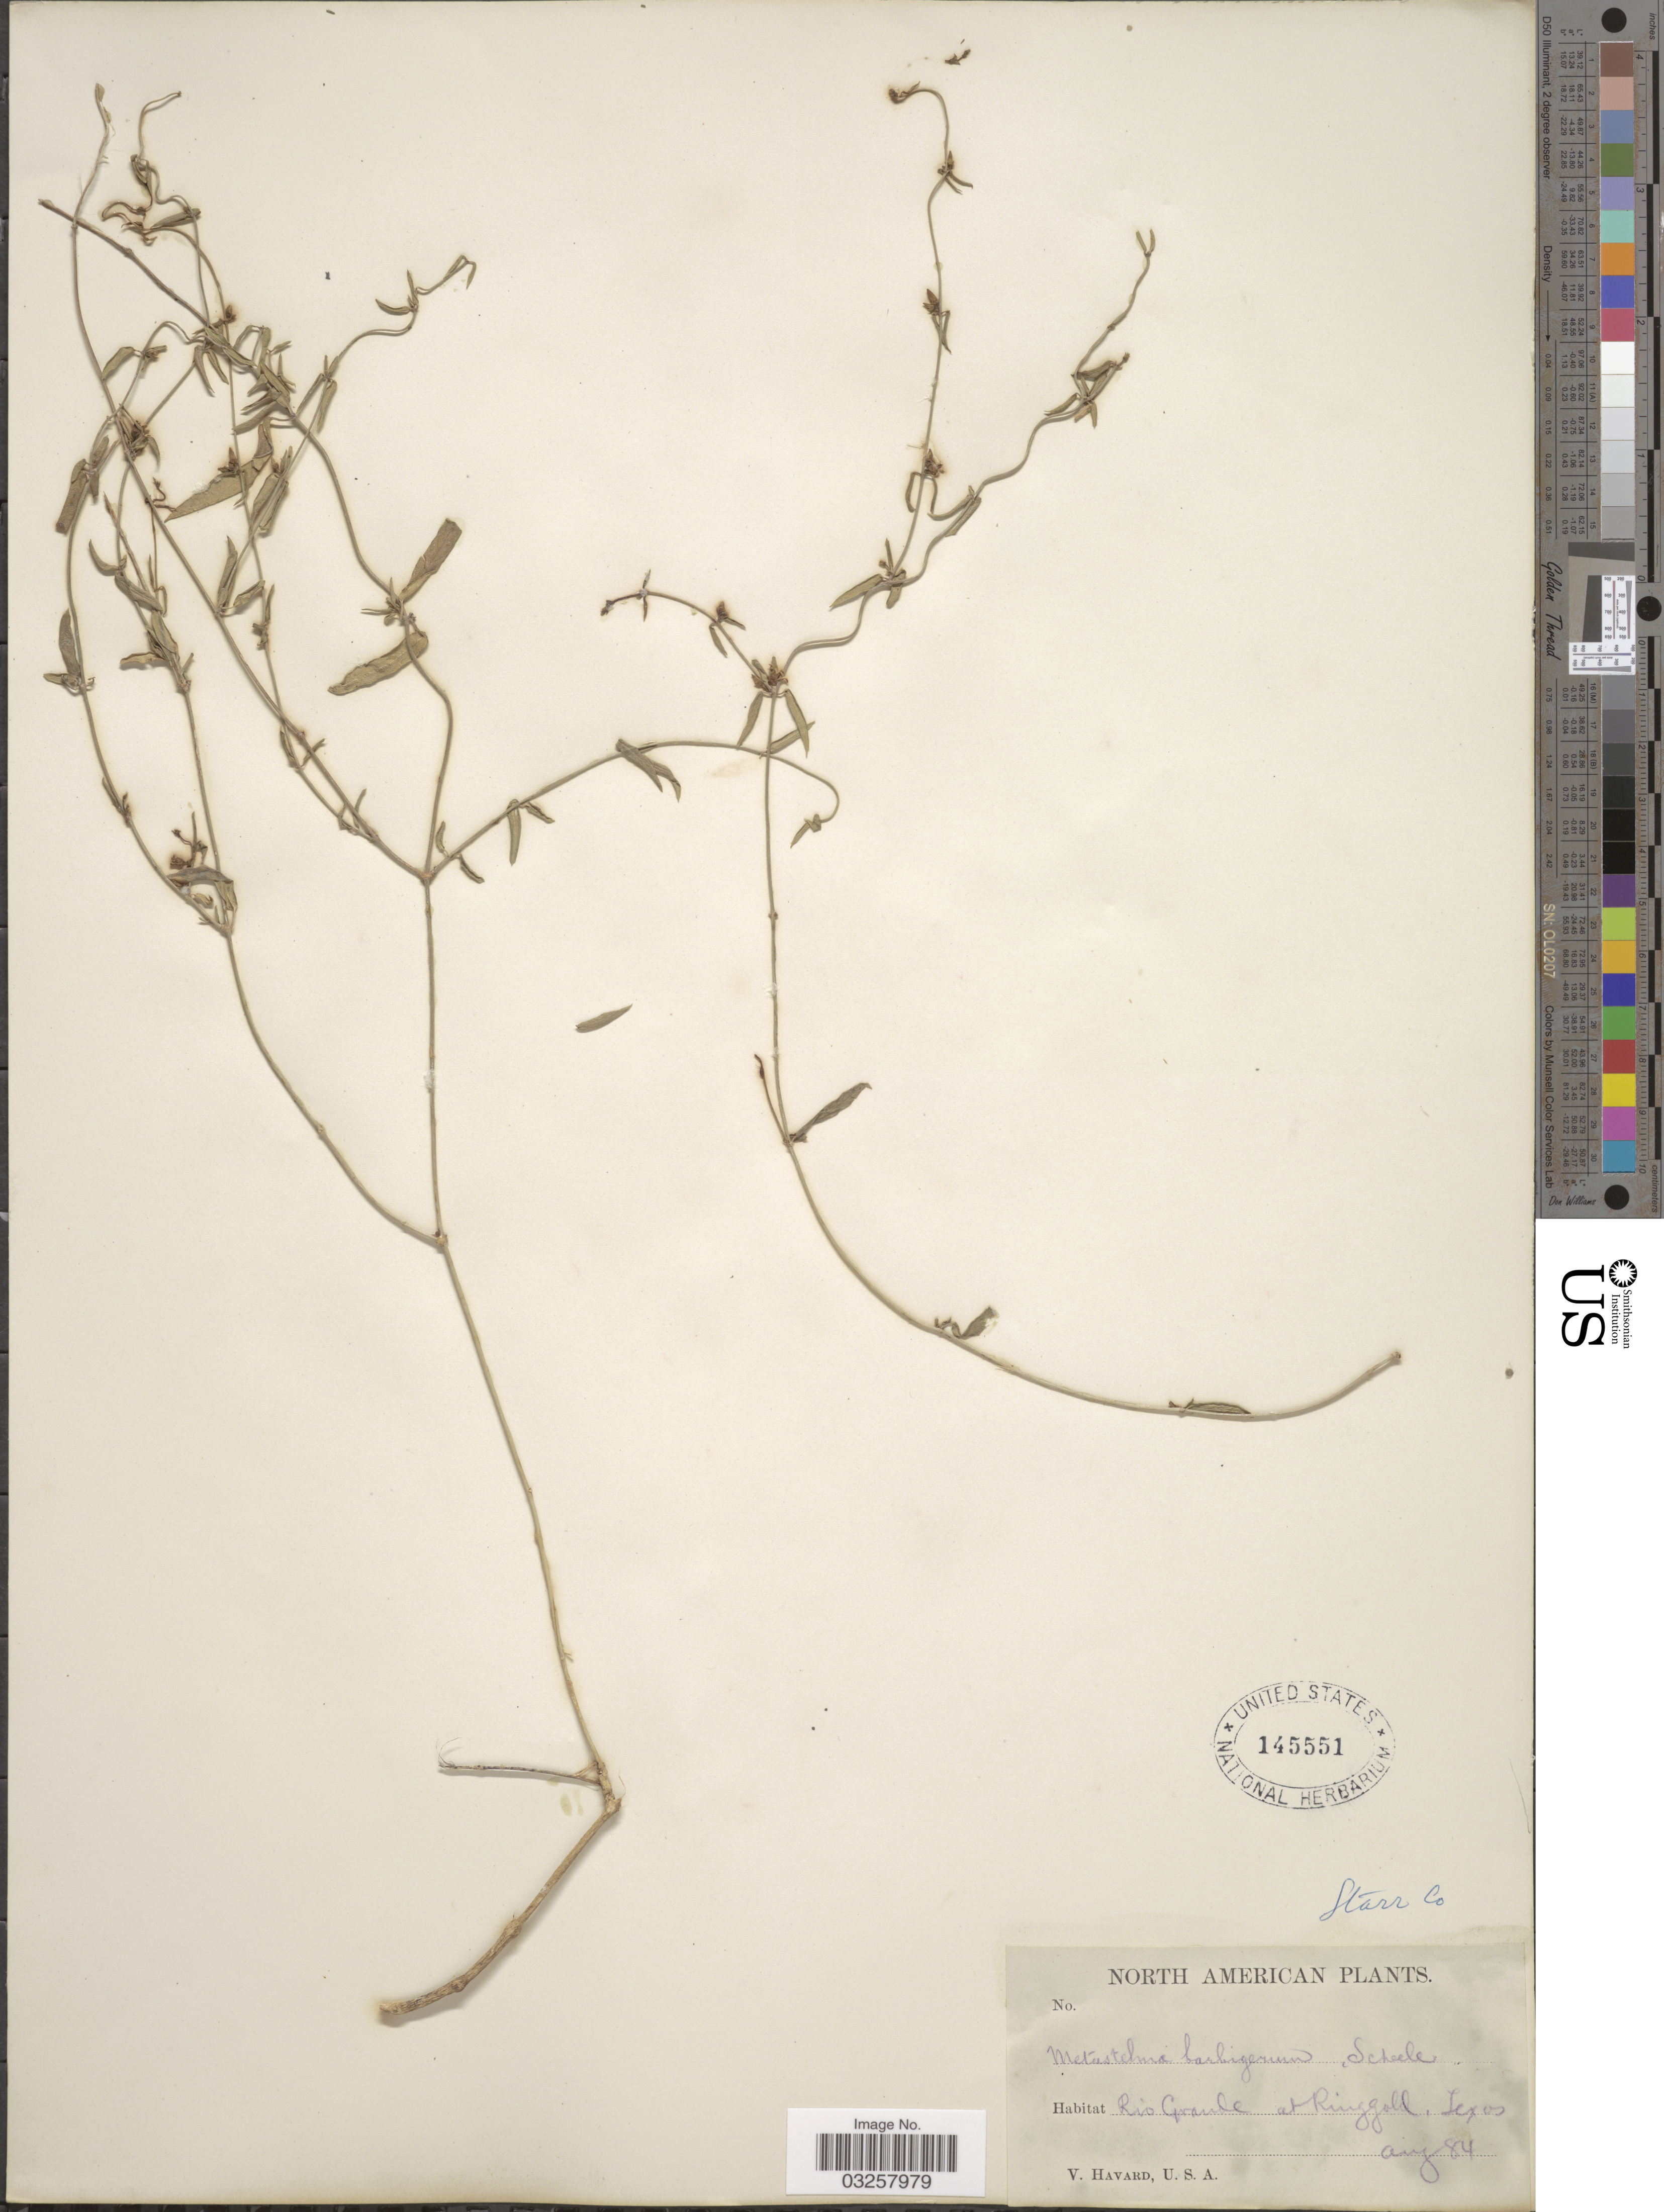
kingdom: Plantae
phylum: Tracheophyta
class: Magnoliopsida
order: Gentianales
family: Apocynaceae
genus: Metastelma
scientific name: Metastelma barbigerum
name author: Scheele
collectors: V. Havard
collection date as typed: Transcribed d/m/y: /8/84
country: United States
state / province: Texas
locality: Starr Co. Rio Grande at Ringgold.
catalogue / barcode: US 145551